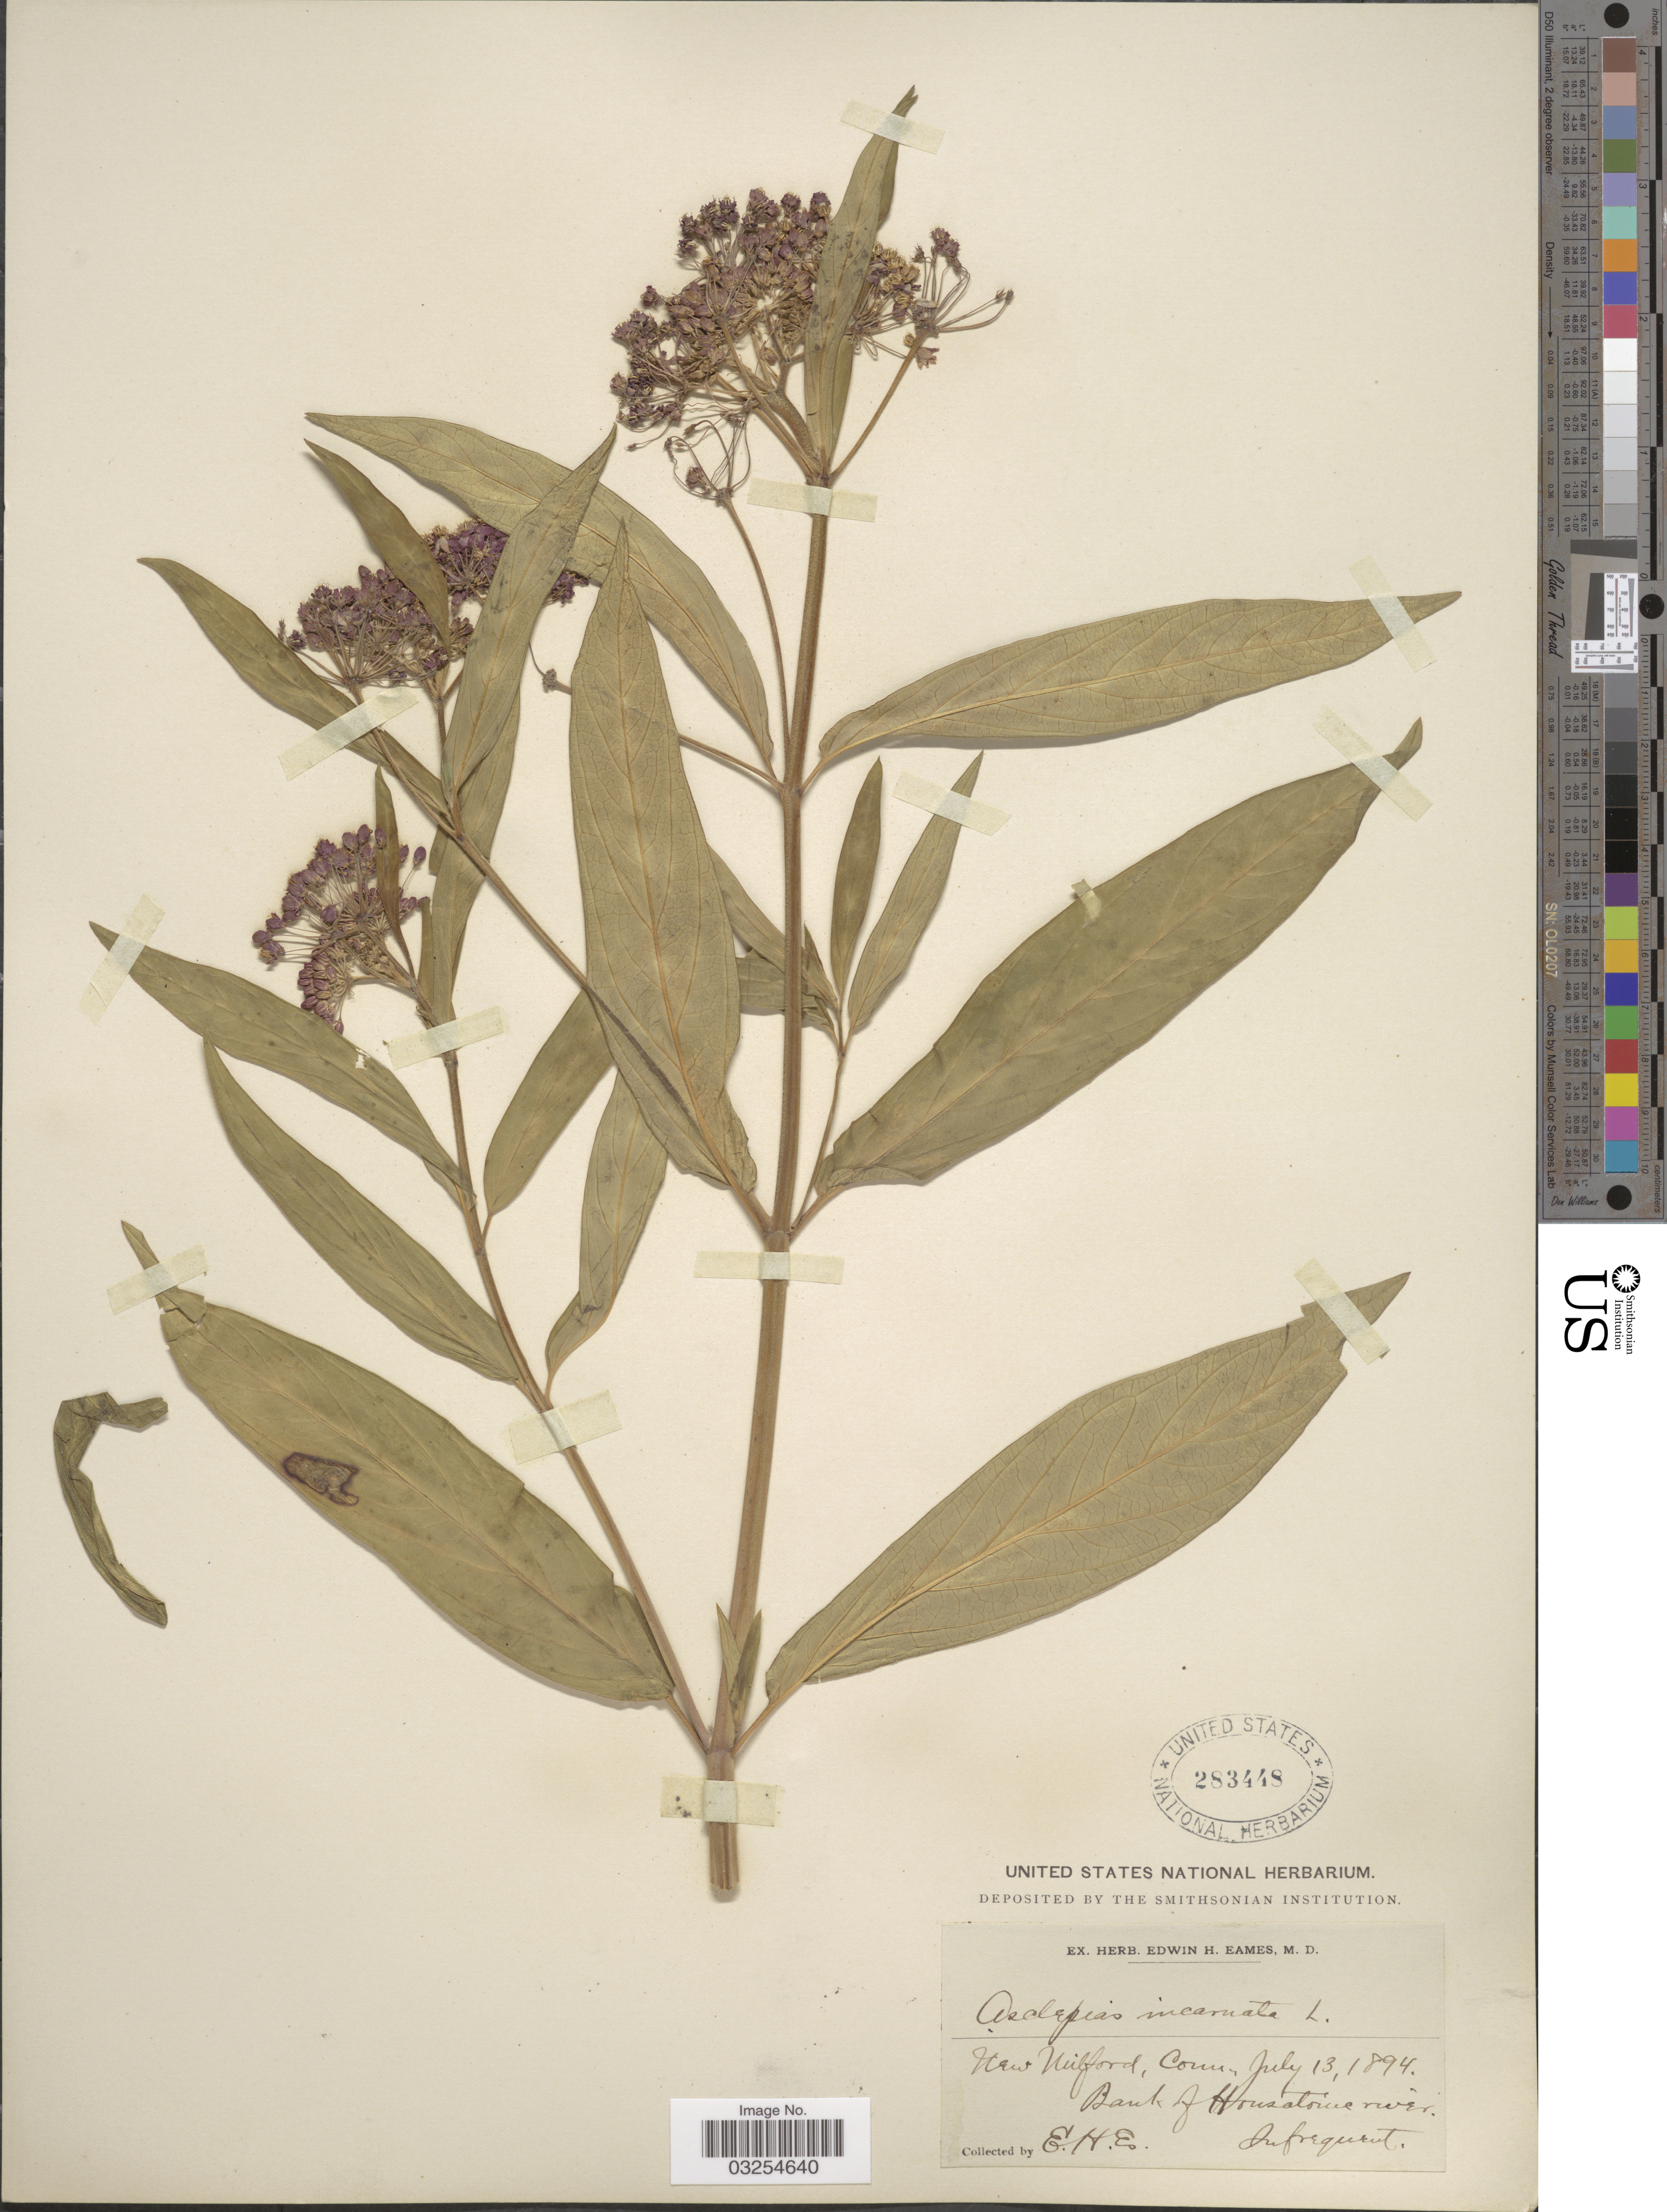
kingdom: Plantae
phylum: Tracheophyta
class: Magnoliopsida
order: Gentianales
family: Apocynaceae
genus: Asclepias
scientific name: Asclepias incarnata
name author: L.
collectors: E. H. Eames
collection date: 1894-07-13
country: United States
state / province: Connecticut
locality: New Milford. Bank of Housatonic river.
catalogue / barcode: US 283448